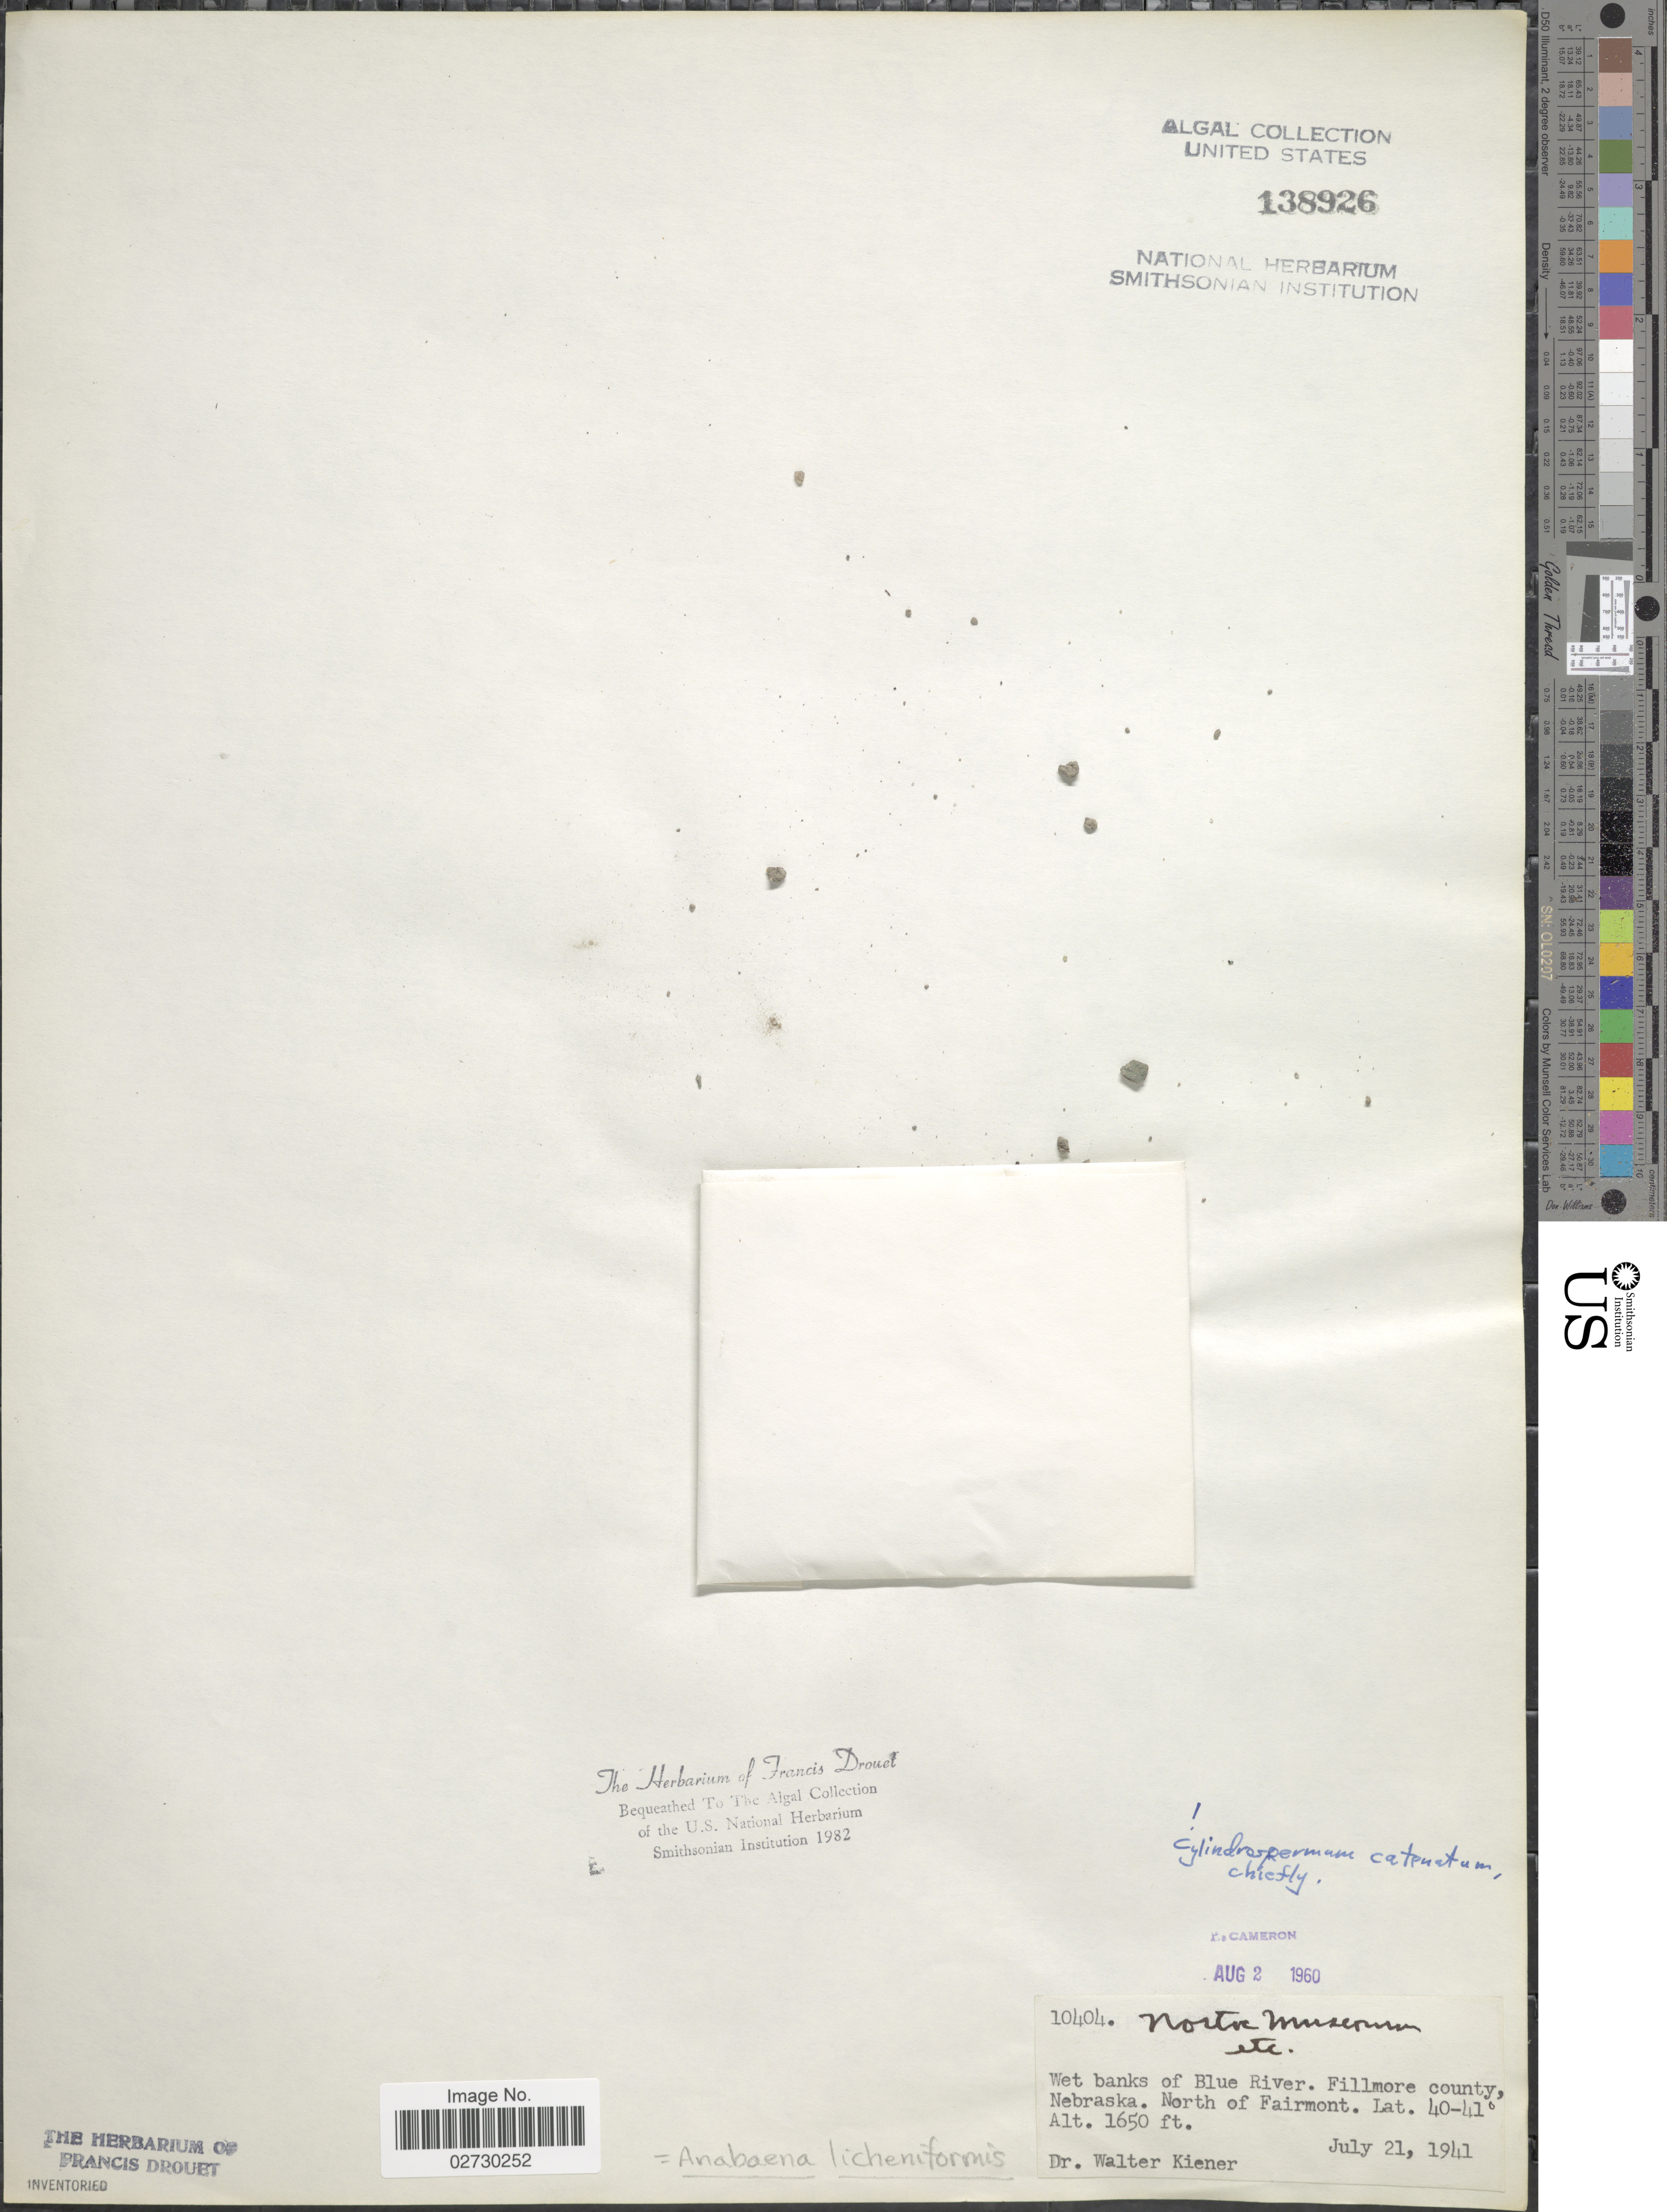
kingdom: Bacteria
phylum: Cyanobacteria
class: Cyanobacteriia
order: Cyanobacteriales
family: Nostocaceae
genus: Anabaena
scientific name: Anabaena licheniformis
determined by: Drouet, F. E.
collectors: W. B. Kiener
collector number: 10404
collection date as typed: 21 Jul 1941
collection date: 1941-07-21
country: United States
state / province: Nebraska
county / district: Fillmore County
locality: Blue River, north of Fairmont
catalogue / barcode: US 138926